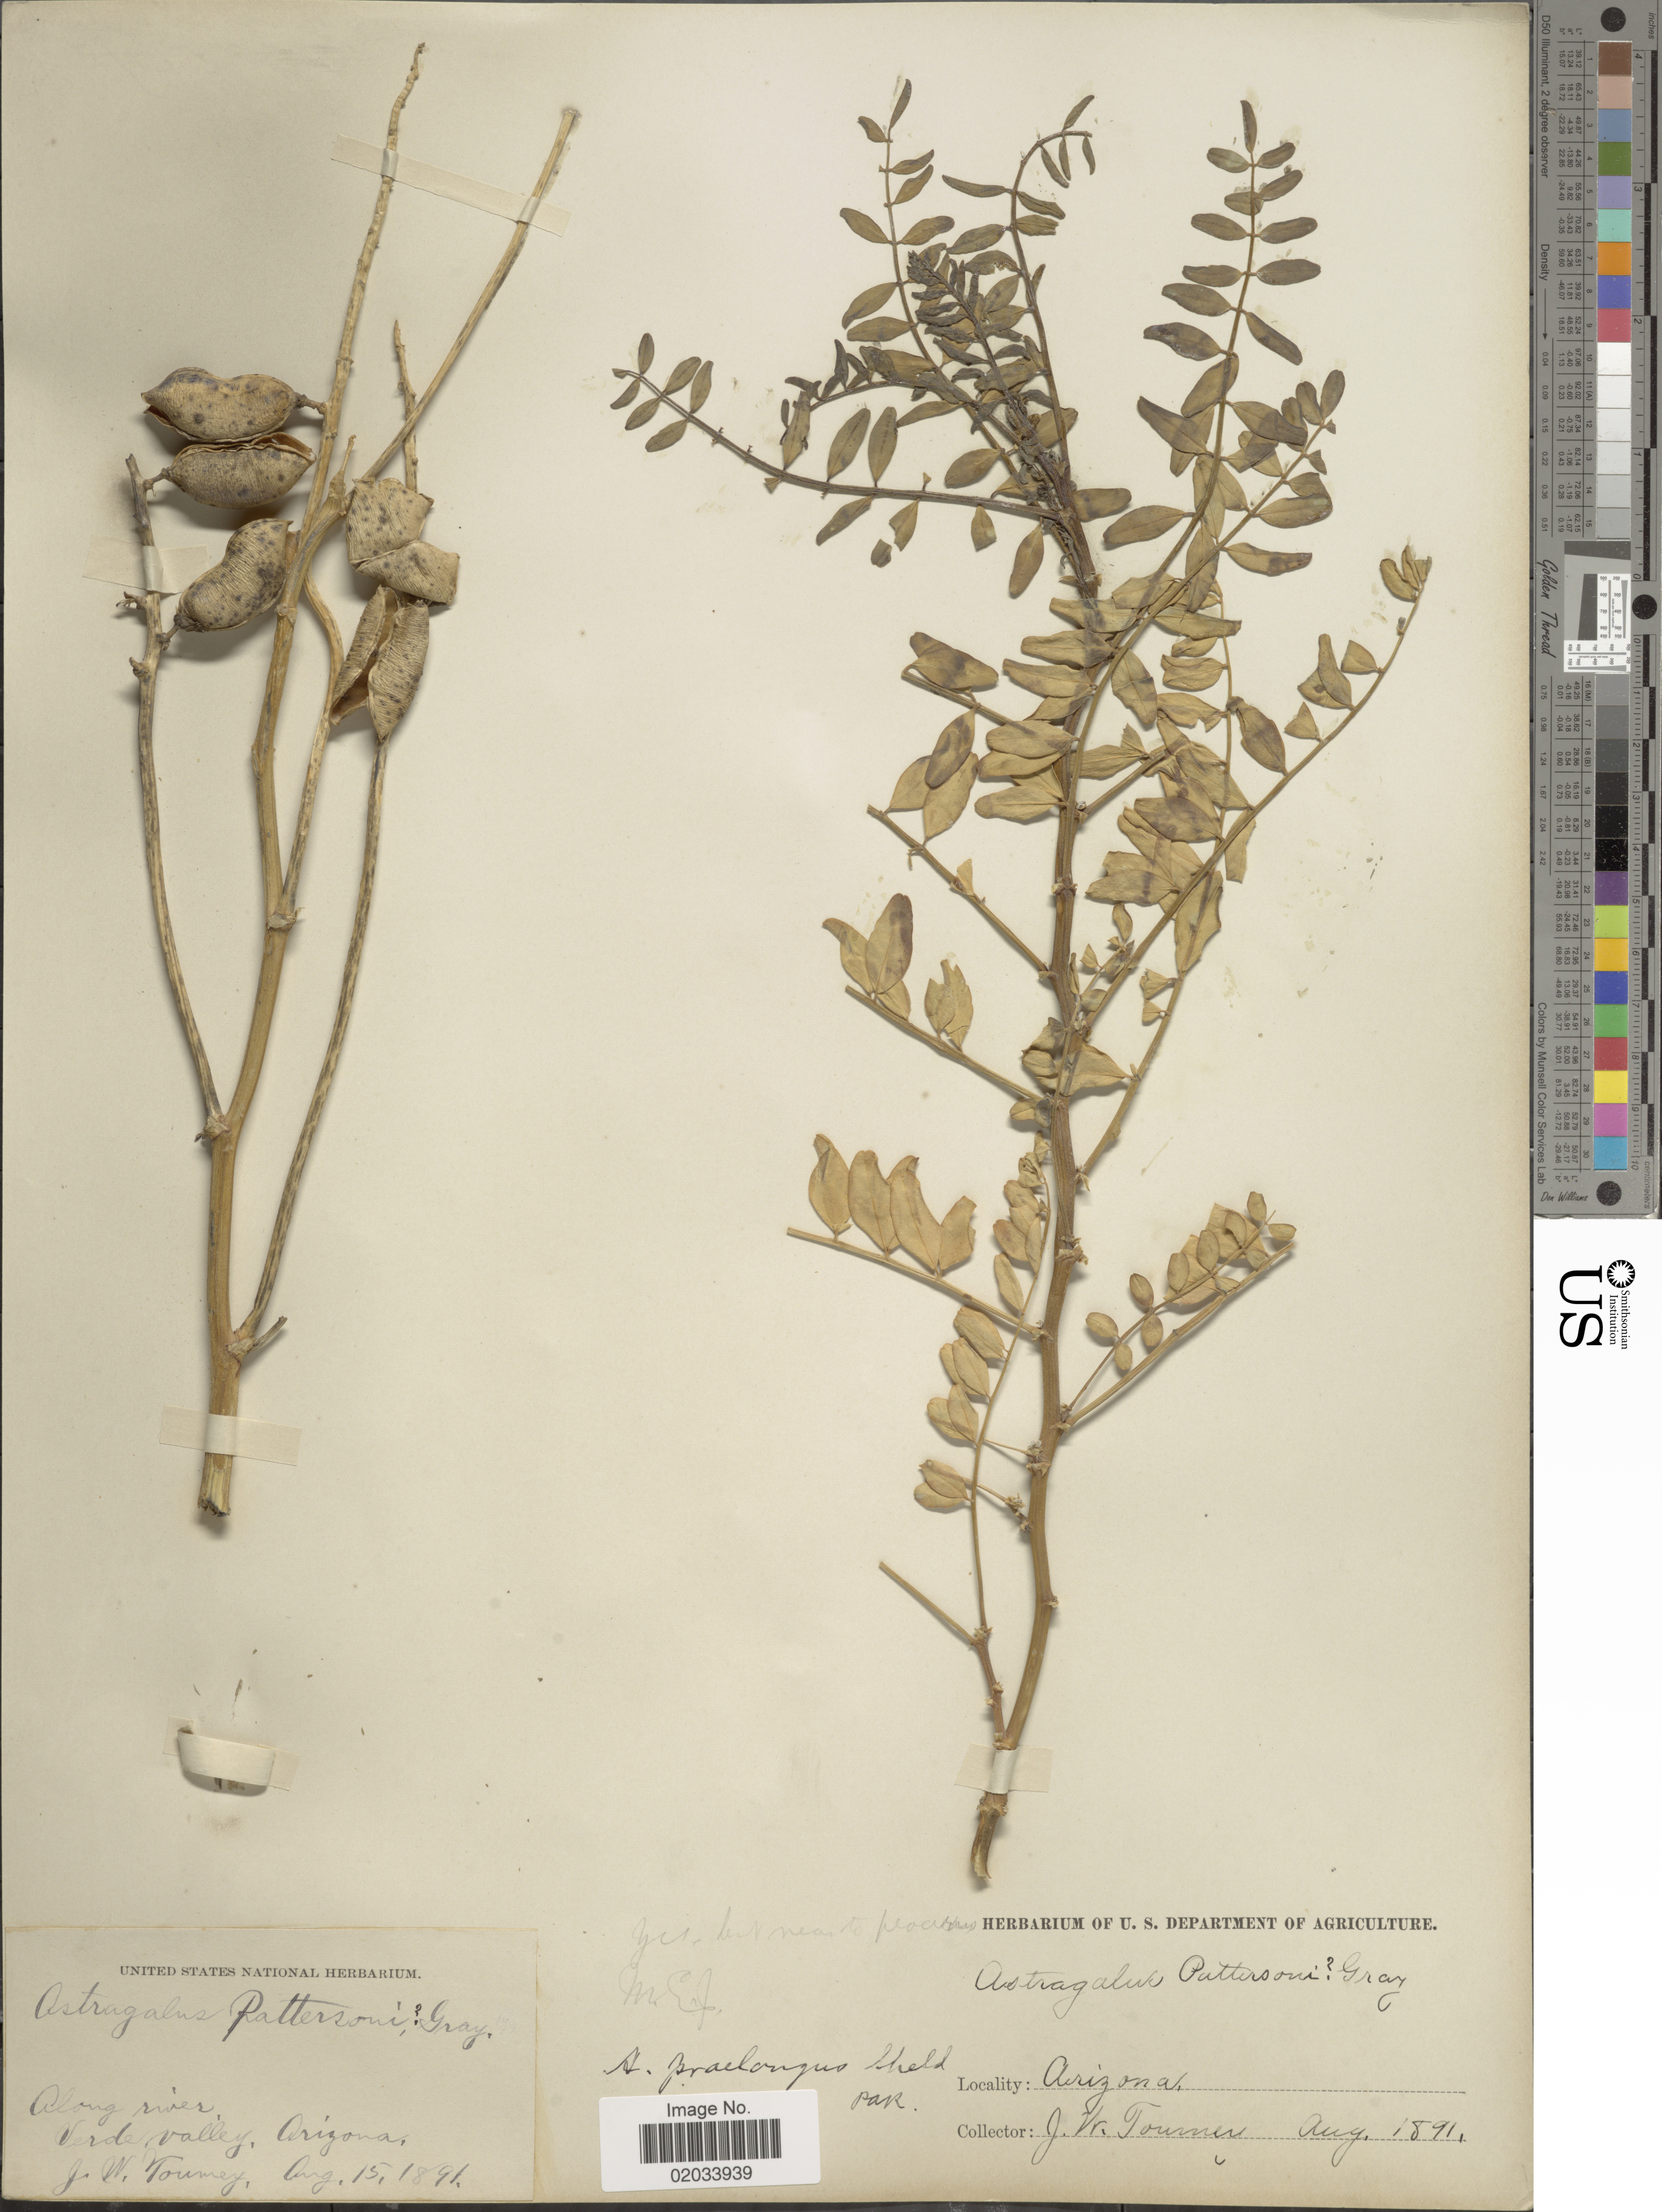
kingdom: Plantae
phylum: Tracheophyta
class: Magnoliopsida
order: Fabales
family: Fabaceae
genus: Astragalus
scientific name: Astragalus praelongus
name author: E. Sheld.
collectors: J. W. Toumey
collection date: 1891-08-15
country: United States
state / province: Arizona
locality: Along river. Verde valley